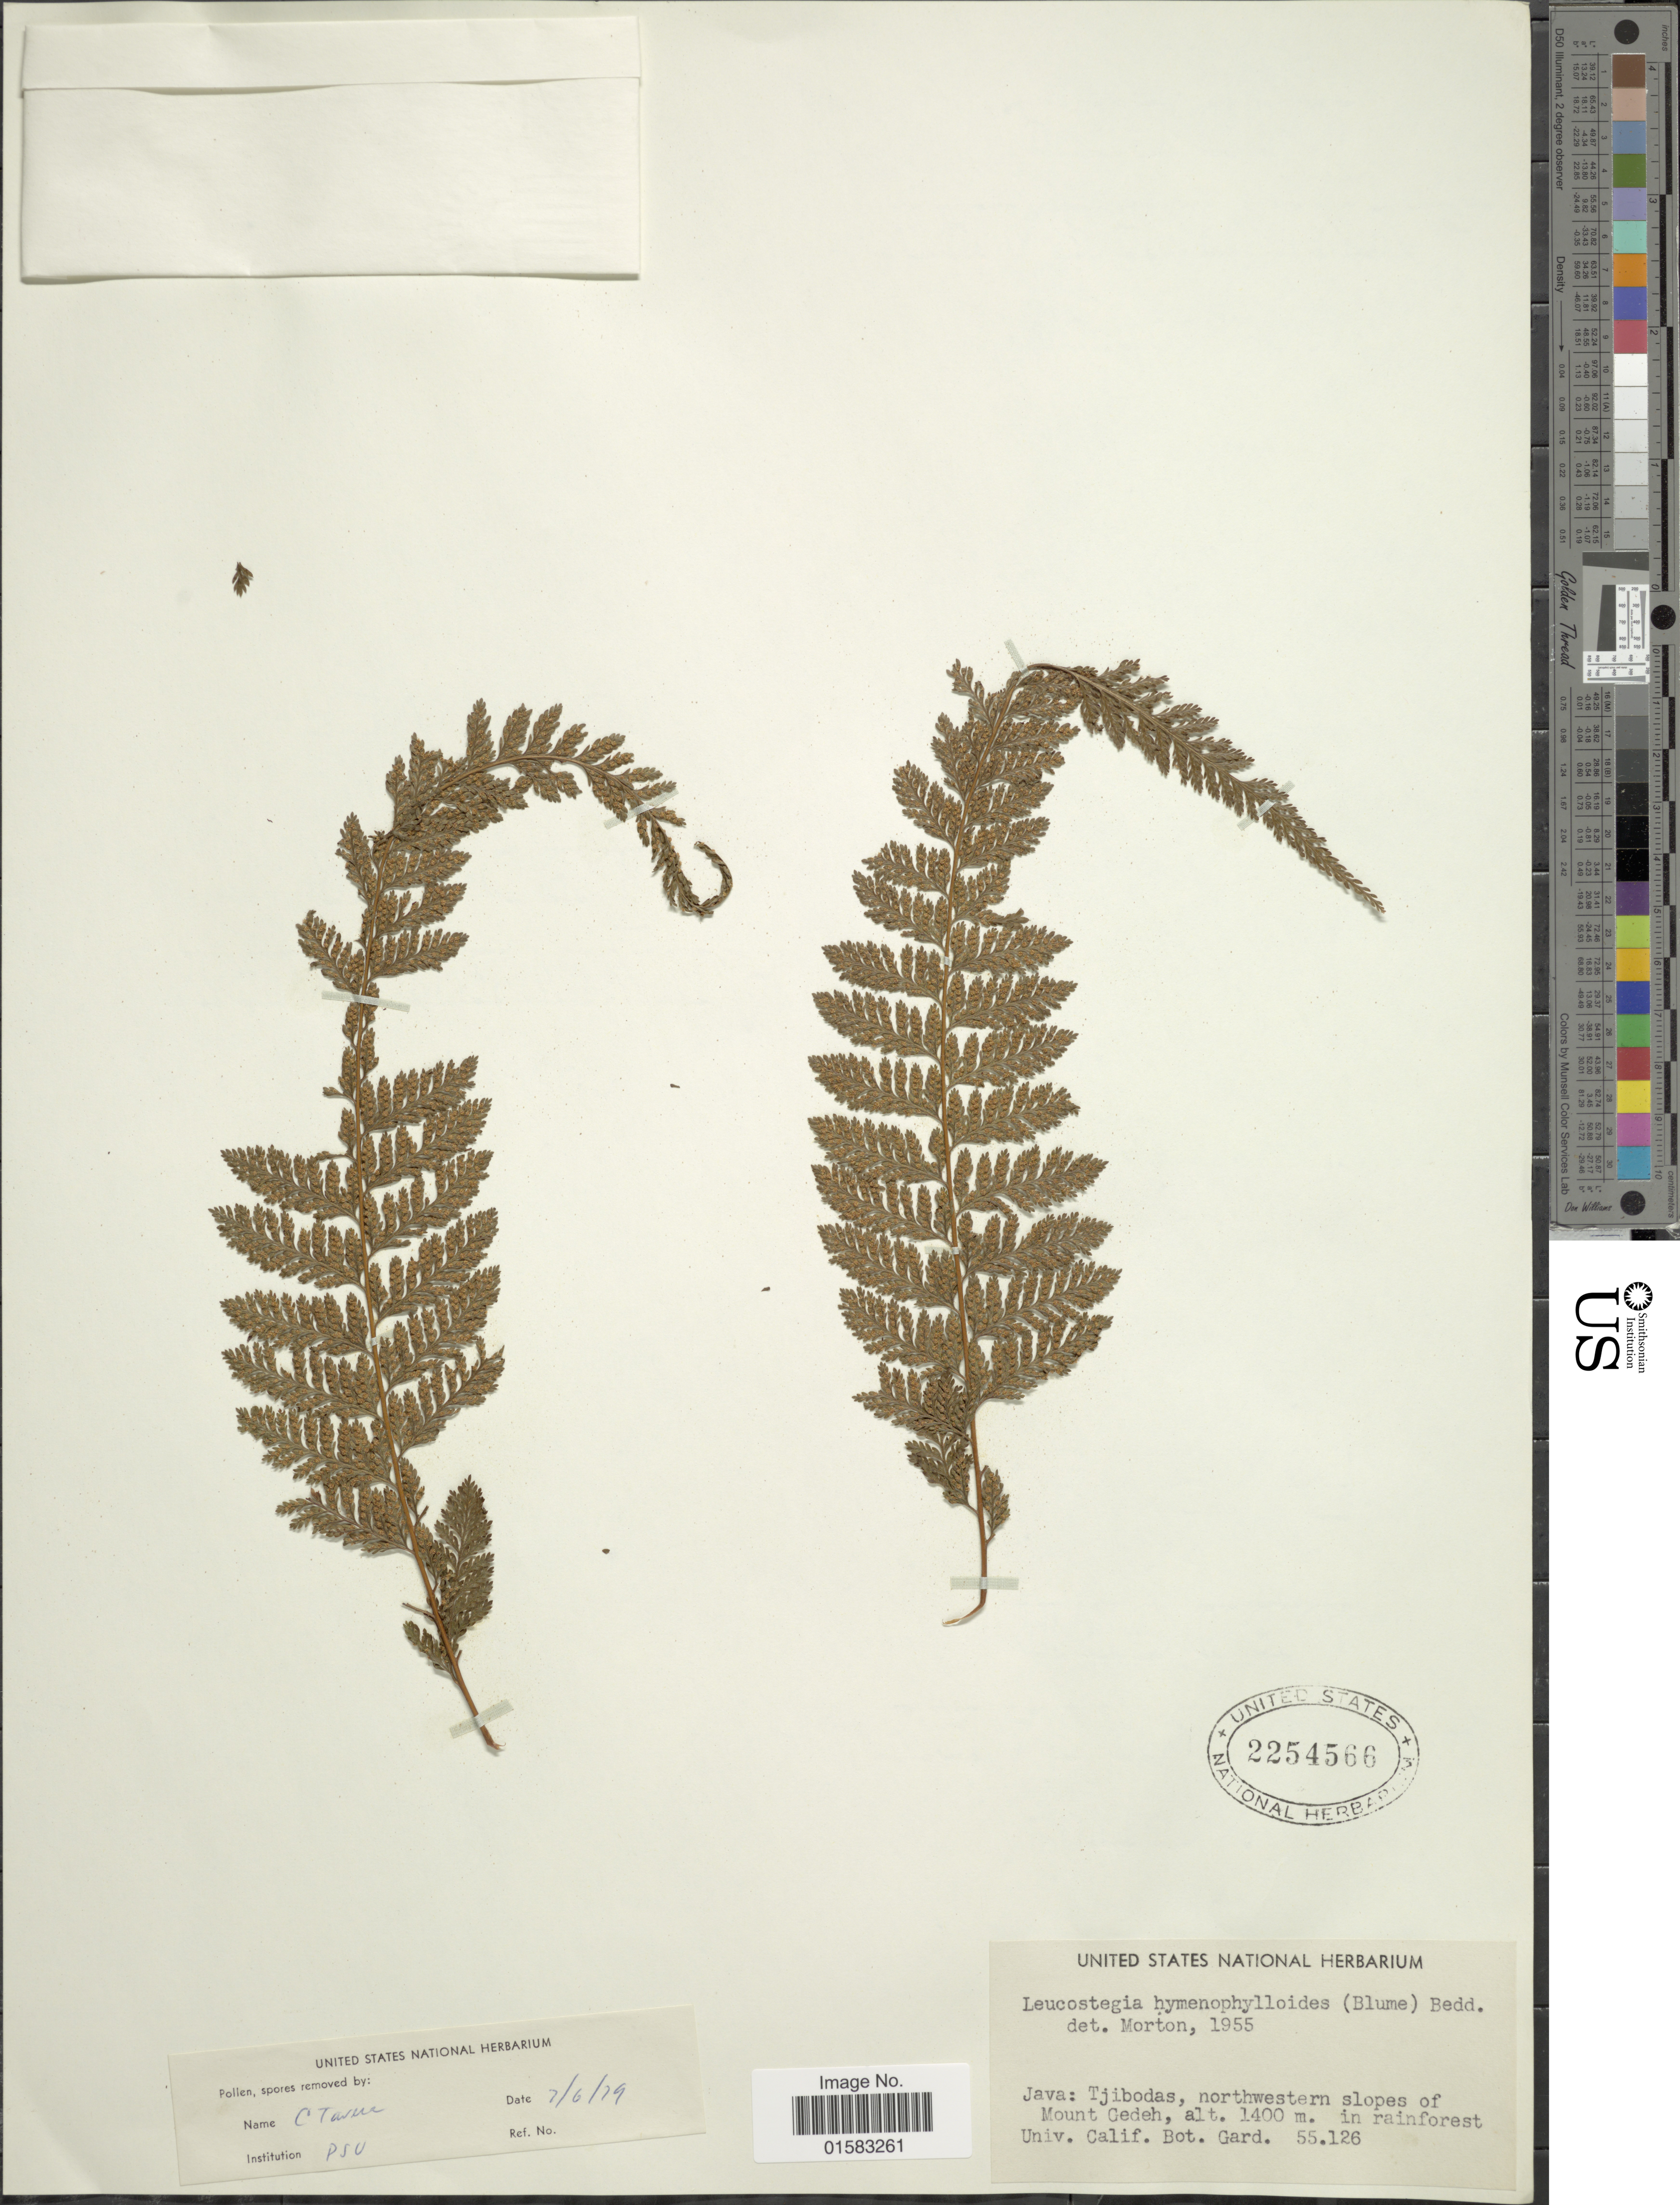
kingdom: Plantae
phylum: Tracheophyta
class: Polypodiopsida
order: Polypodiales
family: Davalliaceae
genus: Davallia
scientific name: Davallia hymenophylloides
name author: (Bedd.) Kuhn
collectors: Univ. Calif. Bot. Gard.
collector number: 55126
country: Indonesia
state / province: Java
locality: Tjobodas, Northwestern slopes of Mount Gedeh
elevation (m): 1400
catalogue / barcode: US 2254566